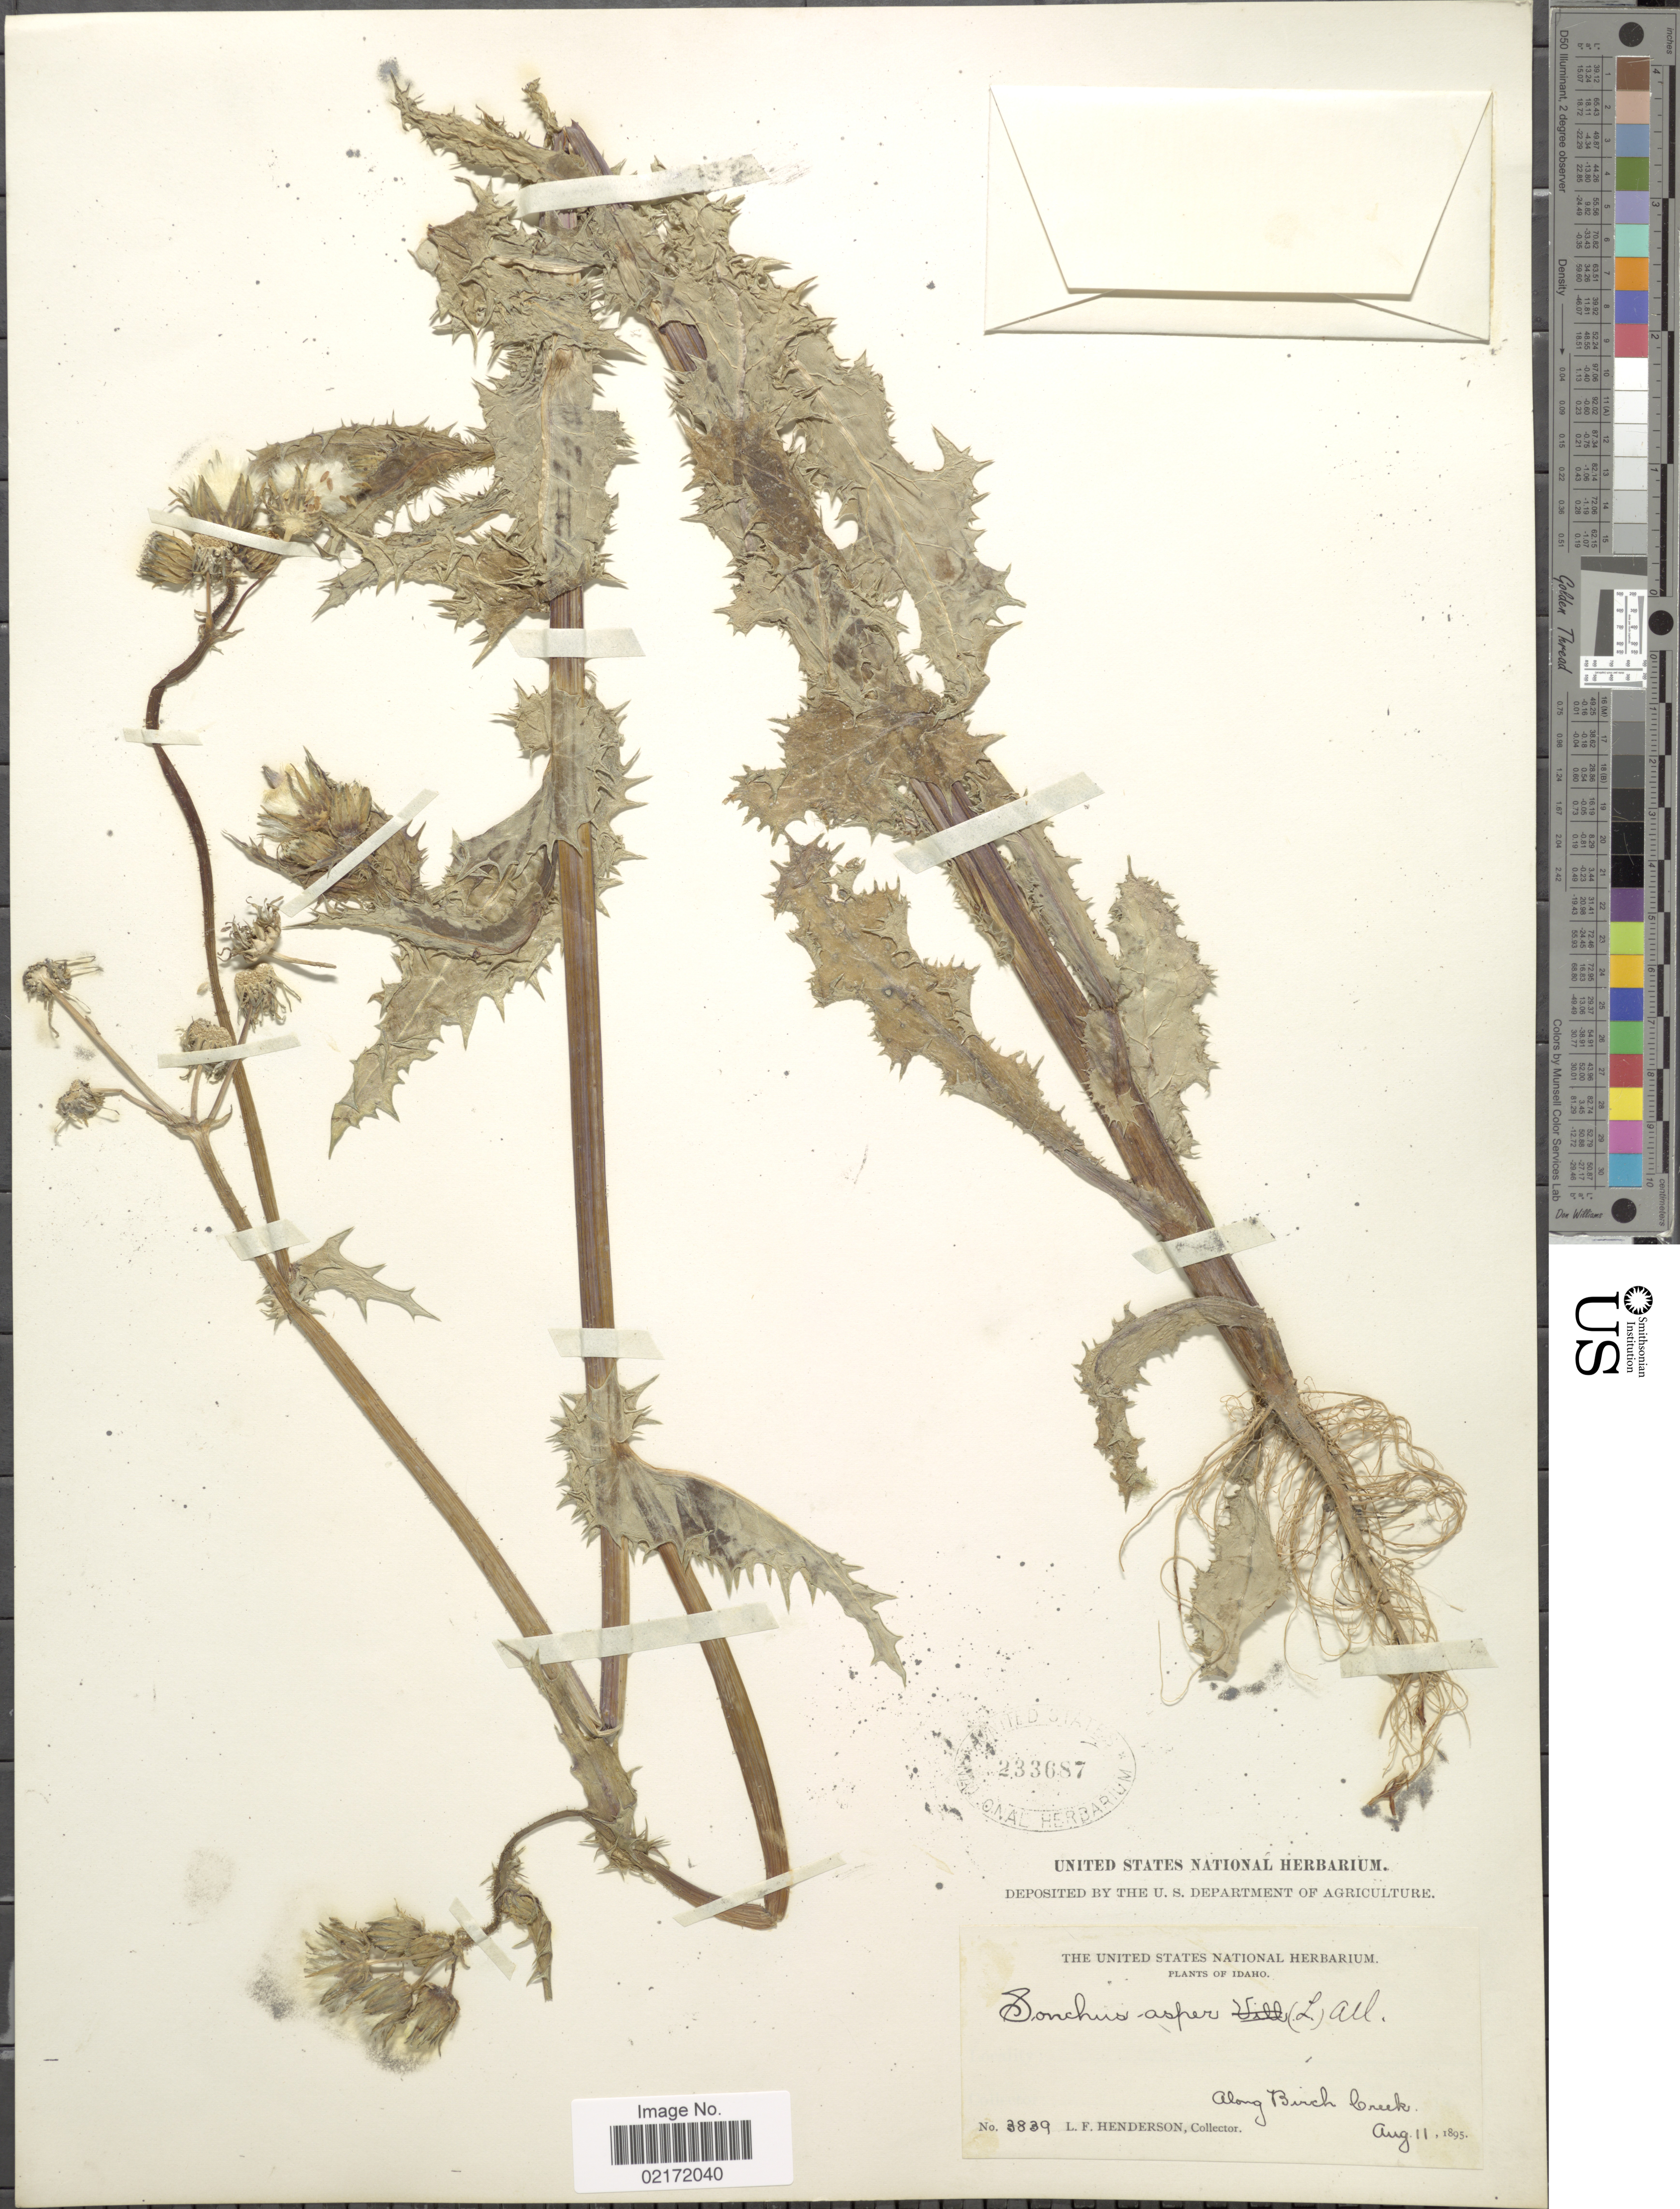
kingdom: Plantae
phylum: Tracheophyta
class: Magnoliopsida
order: Asterales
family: Asteraceae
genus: Sonchus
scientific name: Sonchus asper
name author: (L.) Hill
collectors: L. Henderson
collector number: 3839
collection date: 1895-08-11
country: United States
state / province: Idaho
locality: Along Birch Creek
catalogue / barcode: US 233687